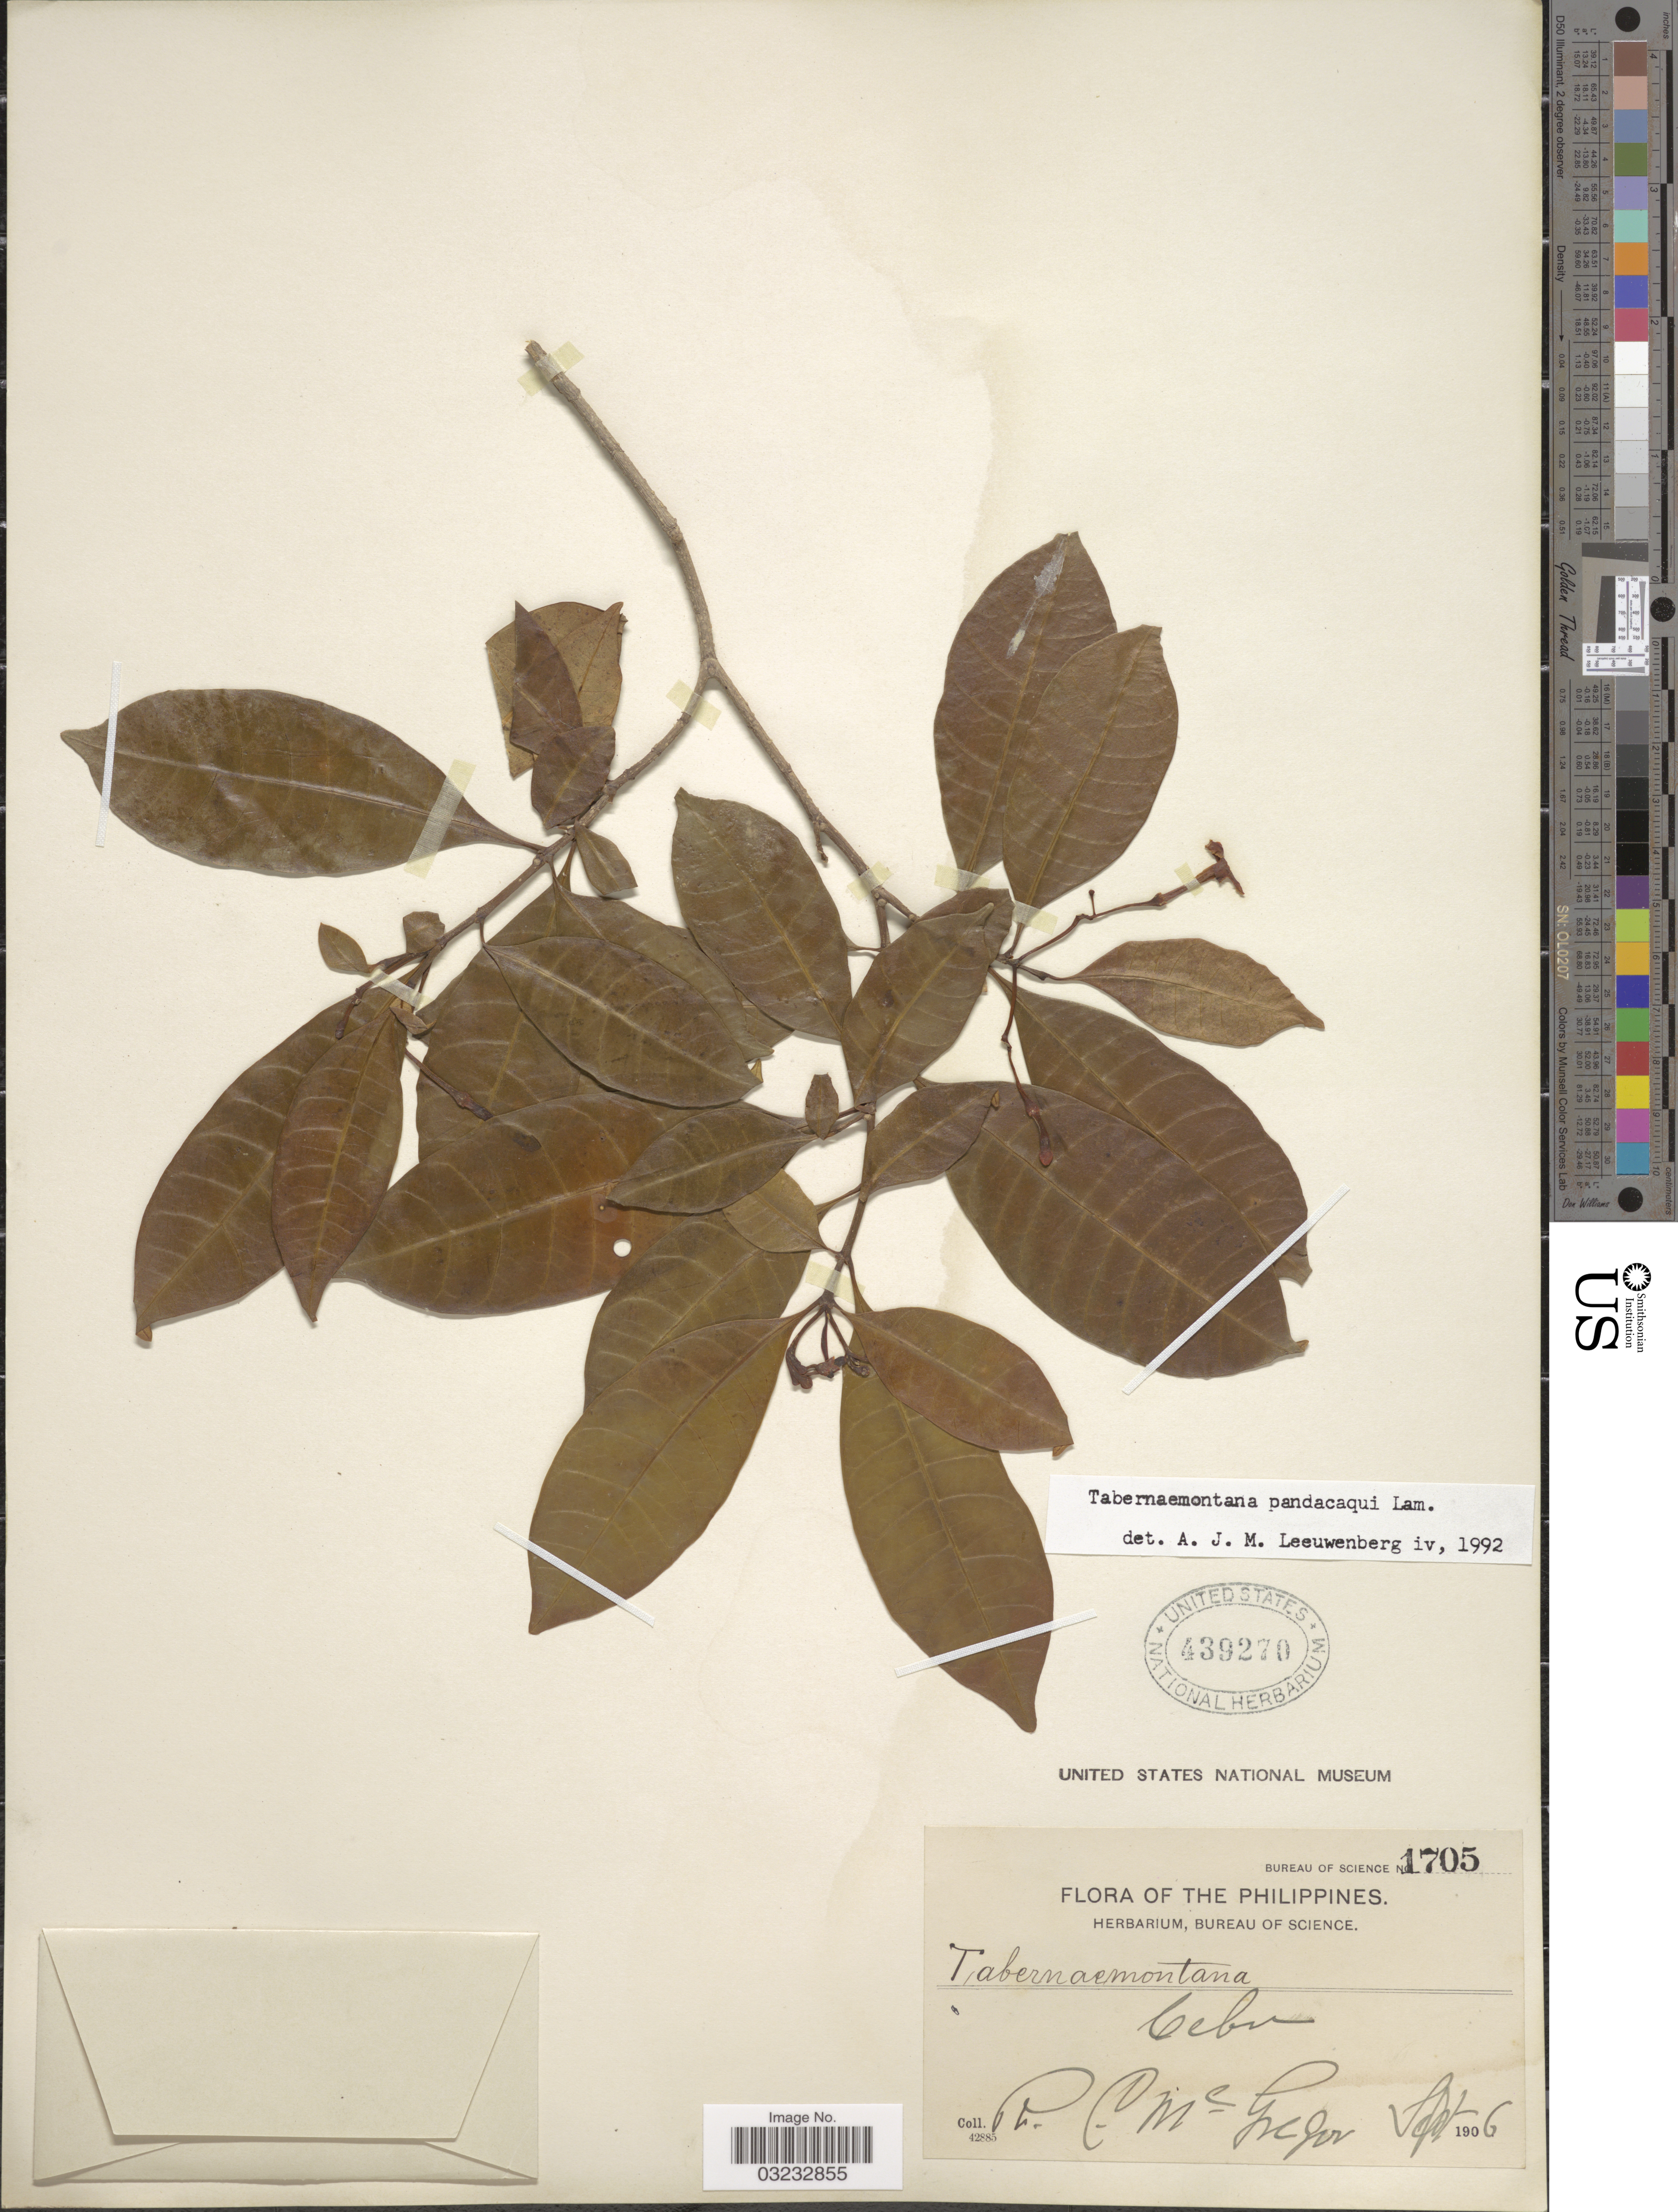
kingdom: Plantae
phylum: Tracheophyta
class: Magnoliopsida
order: Gentianales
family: Apocynaceae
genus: Tabernaemontana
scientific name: Tabernaemontana pandacaqui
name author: Poir.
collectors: R. C. McGregor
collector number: Bureau of Science 1705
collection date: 1906-09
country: Philippines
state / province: Central Visayas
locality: Cebu.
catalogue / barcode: US 439270